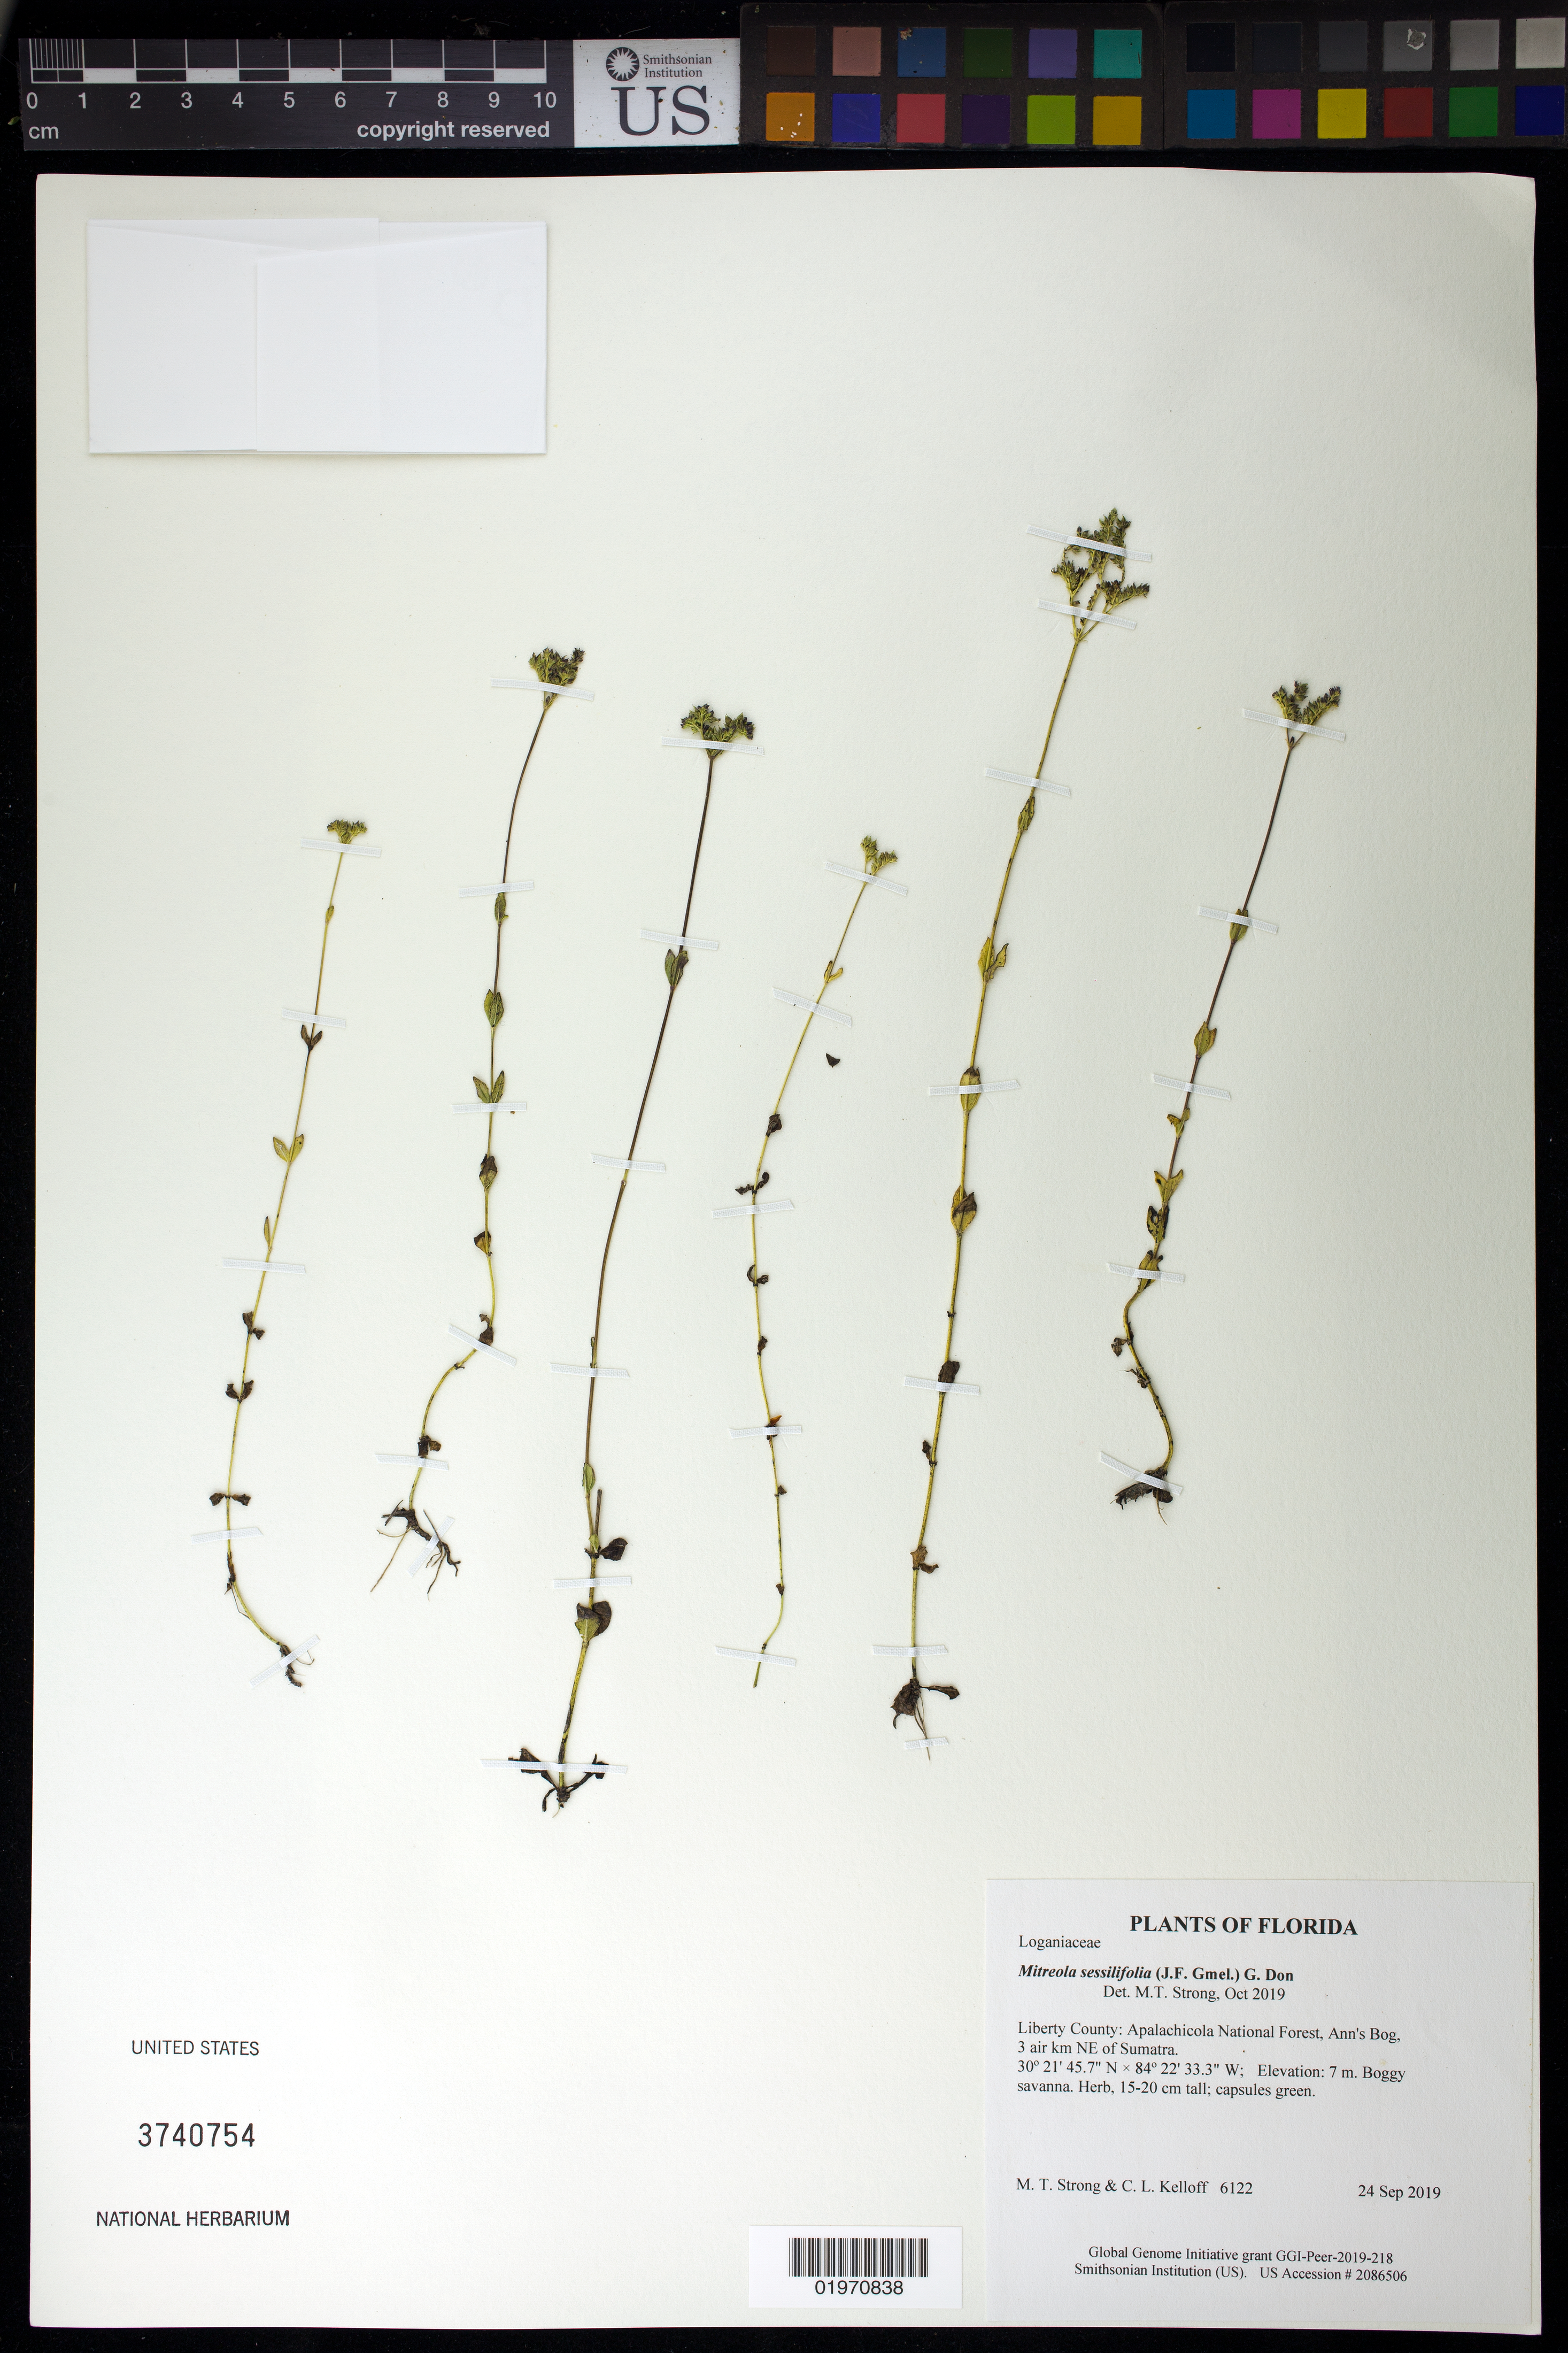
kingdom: Plantae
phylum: Tracheophyta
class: Magnoliopsida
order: Gentianales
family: Loganiaceae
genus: Mitreola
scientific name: Mitreola sessilifolia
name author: (J.F. Gmel.) G. Don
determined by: Strong, Mark T., (BOT), Smithsonian Institution - National Museum of Natural History (UNITED STATES)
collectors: M. T. Strong & C. L. Kelloff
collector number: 6122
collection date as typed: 24 Sep 2019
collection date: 2019-09-24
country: United States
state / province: Florida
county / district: Liberty County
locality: Apalachicola National Forest, Ann's Bog, 3 air km NE of Sumatra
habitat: Boggy savanna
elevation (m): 7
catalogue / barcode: US 3740754